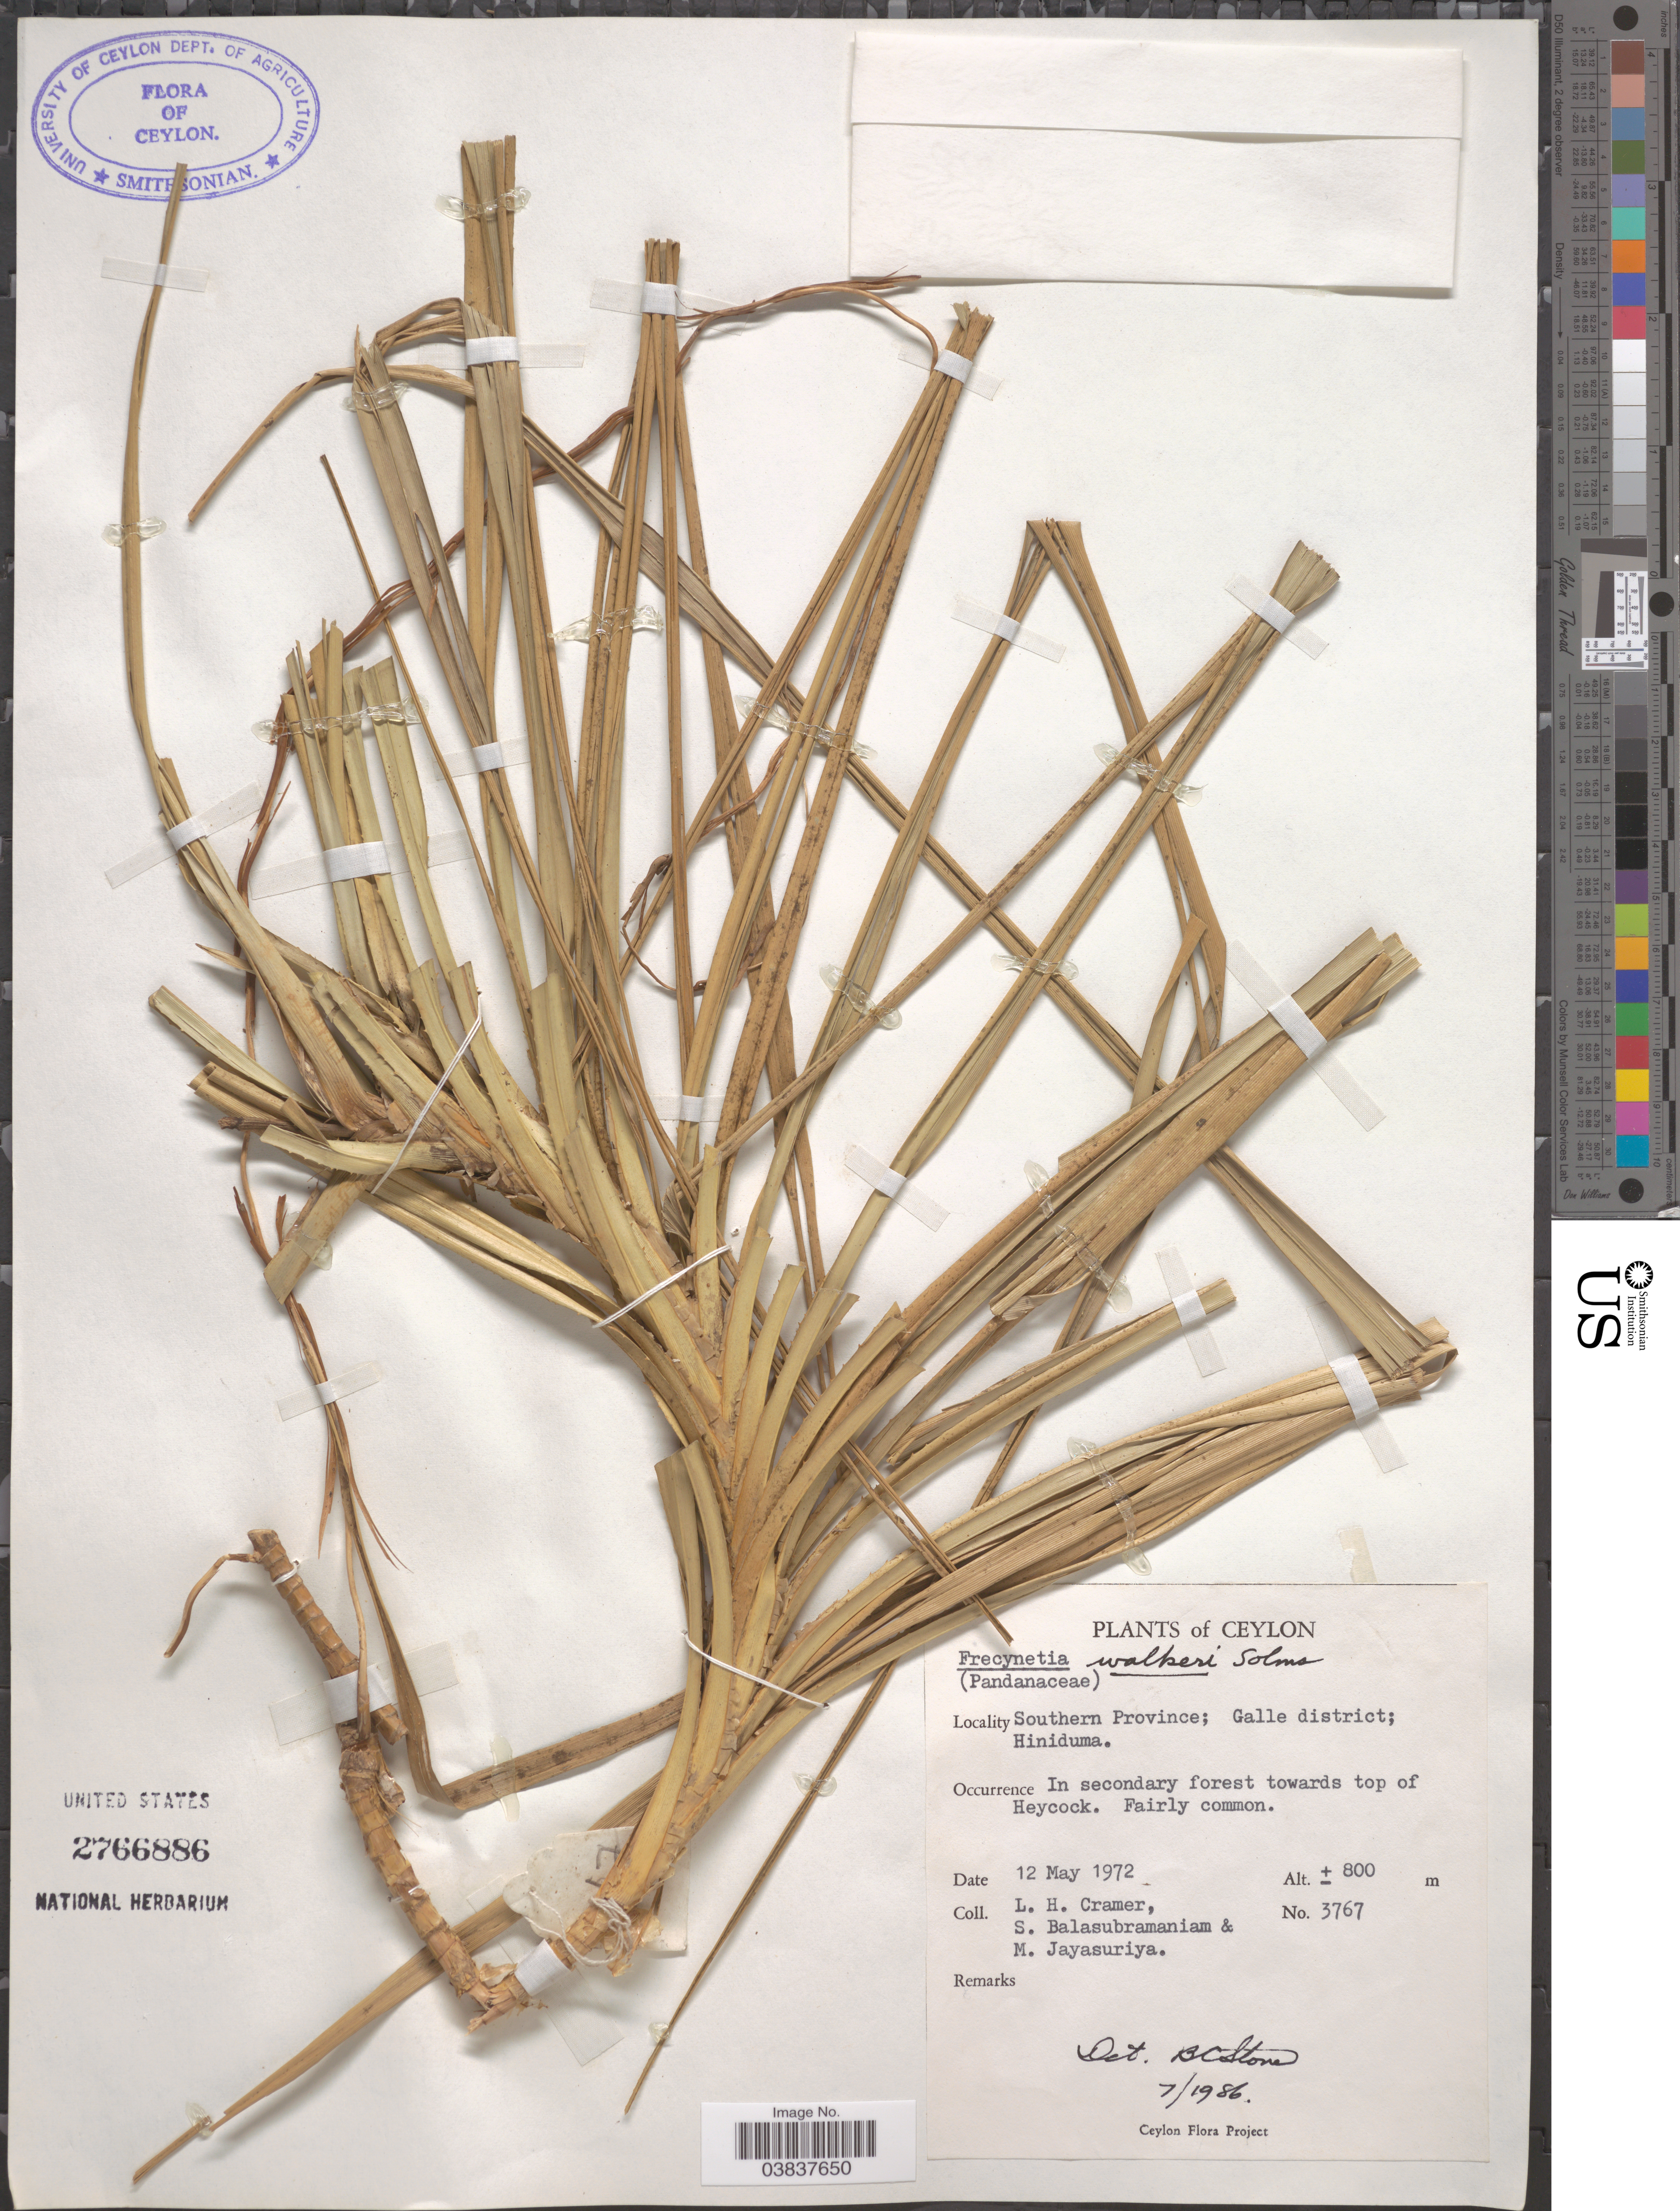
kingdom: Plantae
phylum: Tracheophyta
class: Liliopsida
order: Pandanales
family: Pandanaceae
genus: Freycinetia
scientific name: Freycinetia walkeri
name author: Solms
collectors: L. H. Cramer, S. Balasubramaniam & M. Jayasuriya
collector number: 3767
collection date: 1972-05-12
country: Sri Lanka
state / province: Southern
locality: Ceylon. Galle District; Hiniduma. In secondary forest towards top of Heycock.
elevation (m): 800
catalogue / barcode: US 2766886